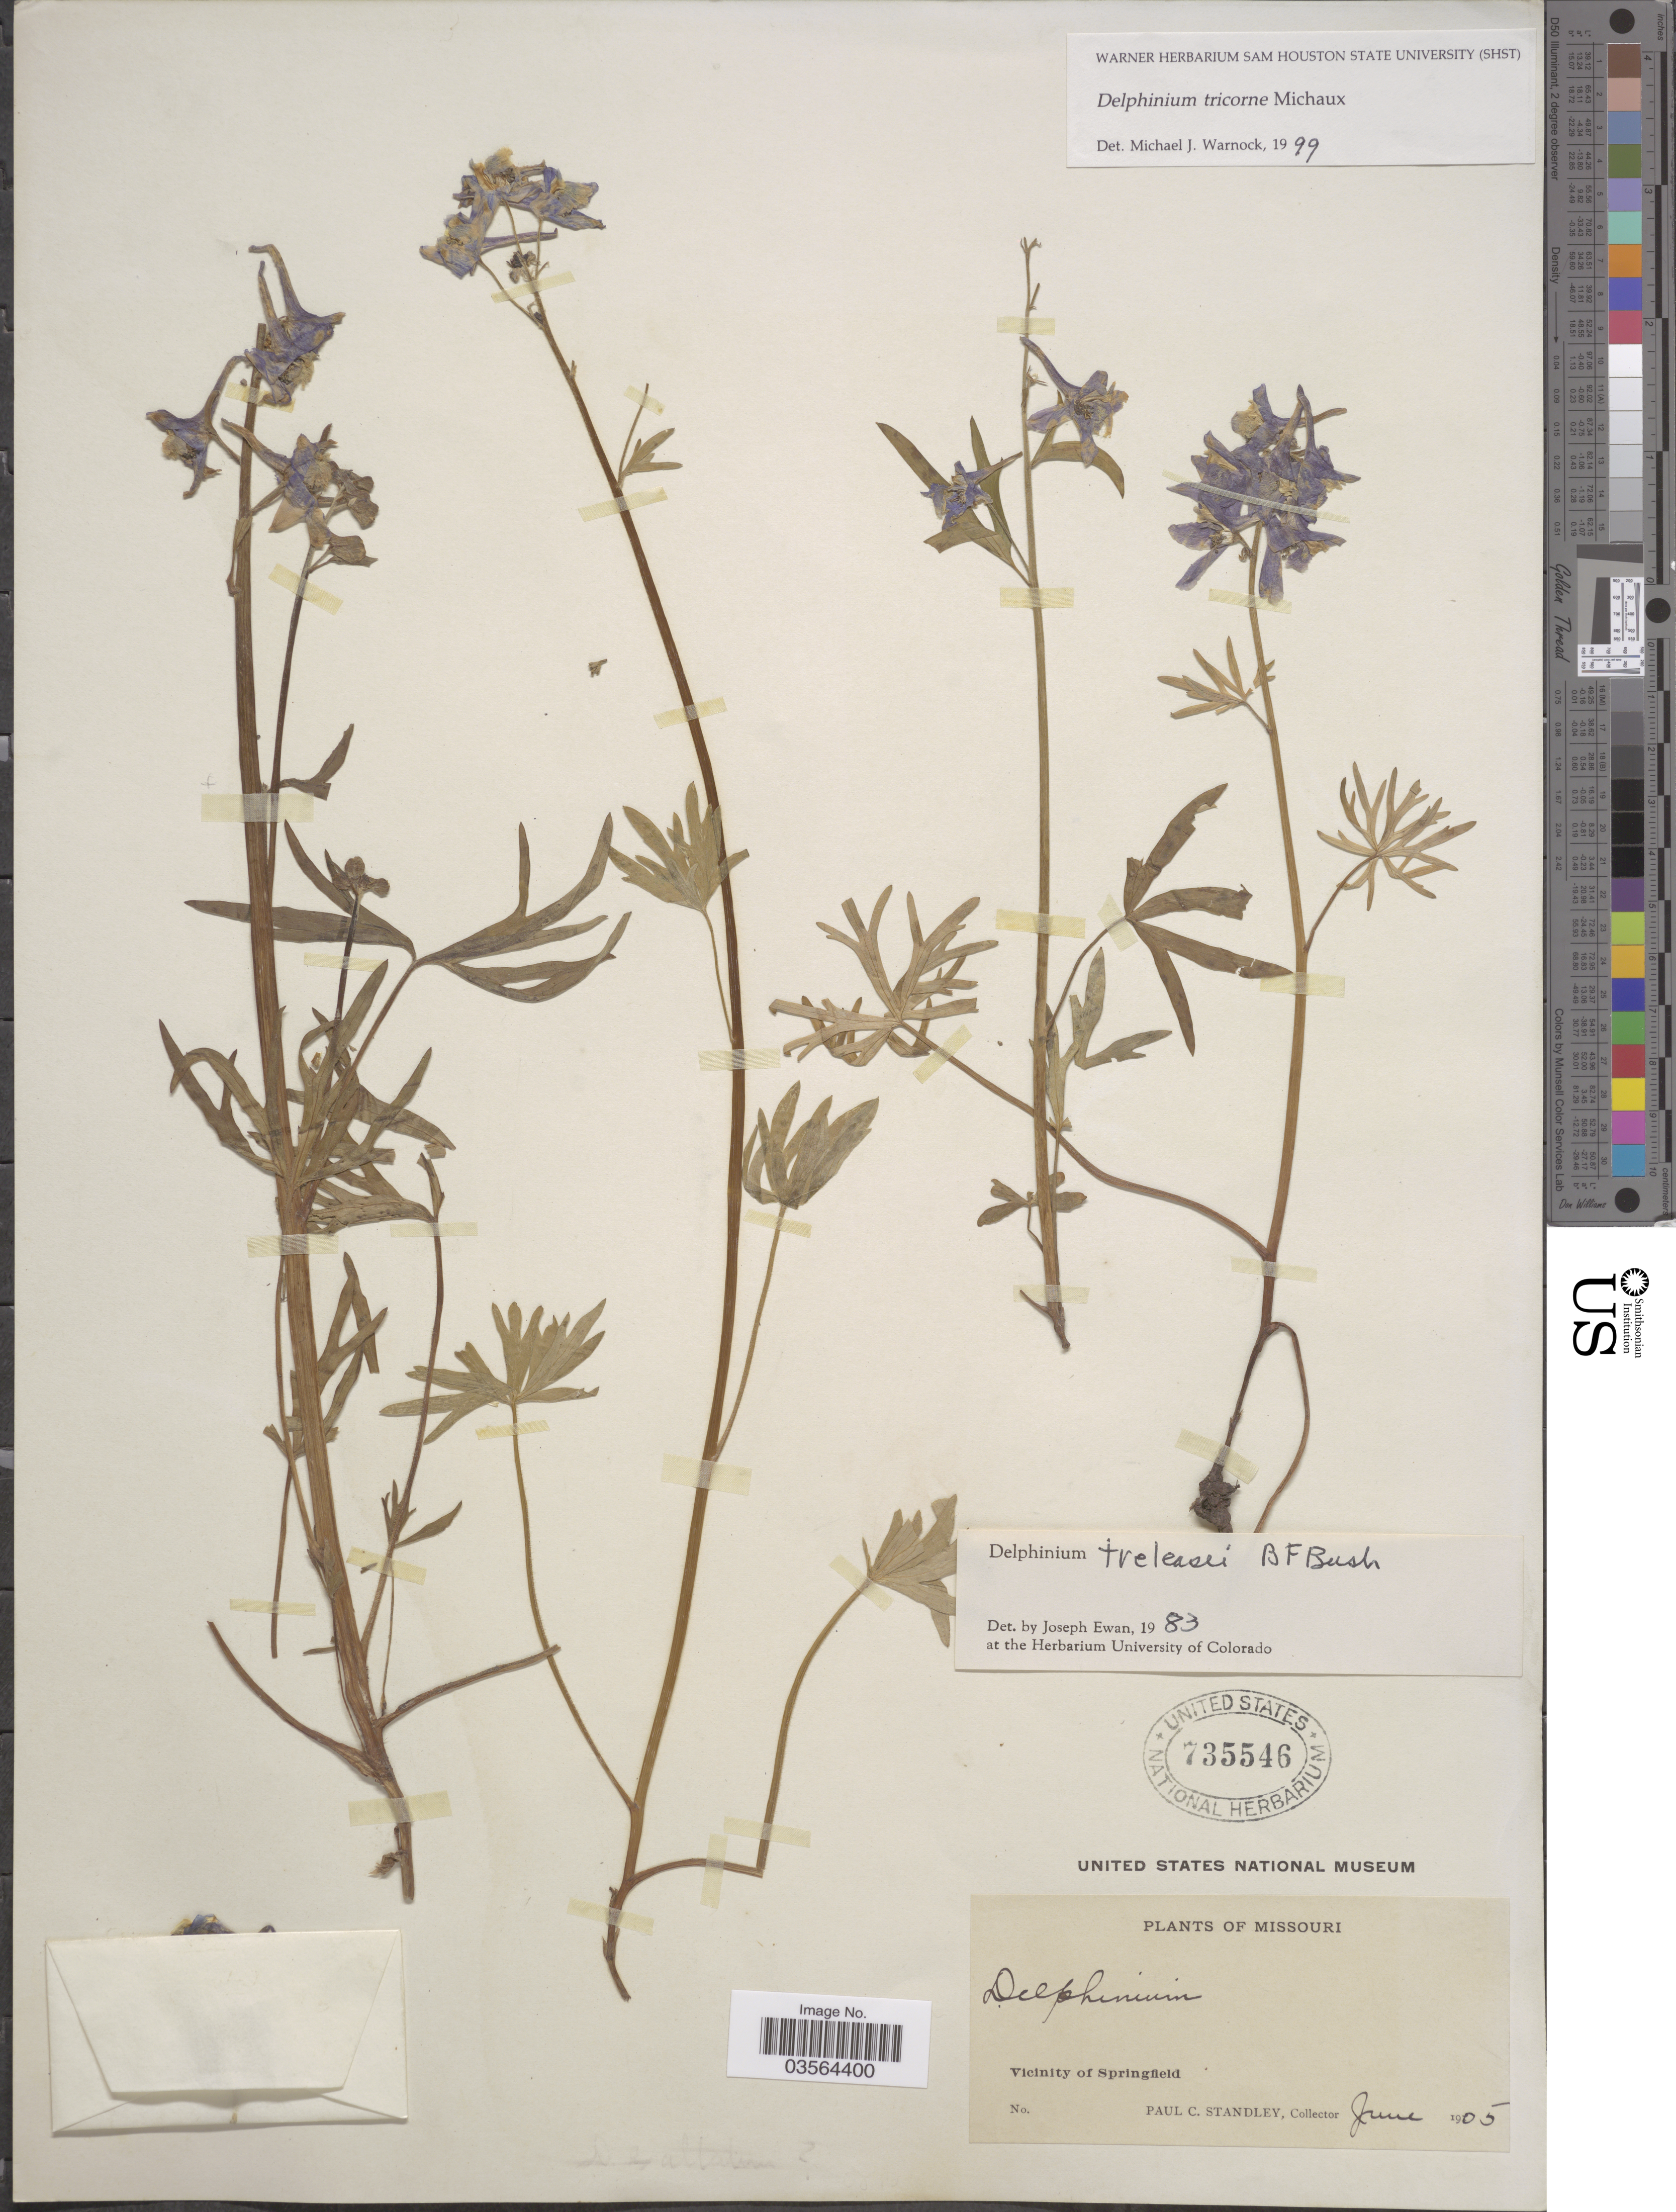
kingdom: Plantae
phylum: Tracheophyta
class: Magnoliopsida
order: Ranunculales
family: Ranunculaceae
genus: Delphinium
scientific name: Delphinium tricorne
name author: Michx.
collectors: P. C. Standley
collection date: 1905-06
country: United States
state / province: Missouri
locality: Vicinity of Springfield.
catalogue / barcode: US 735546